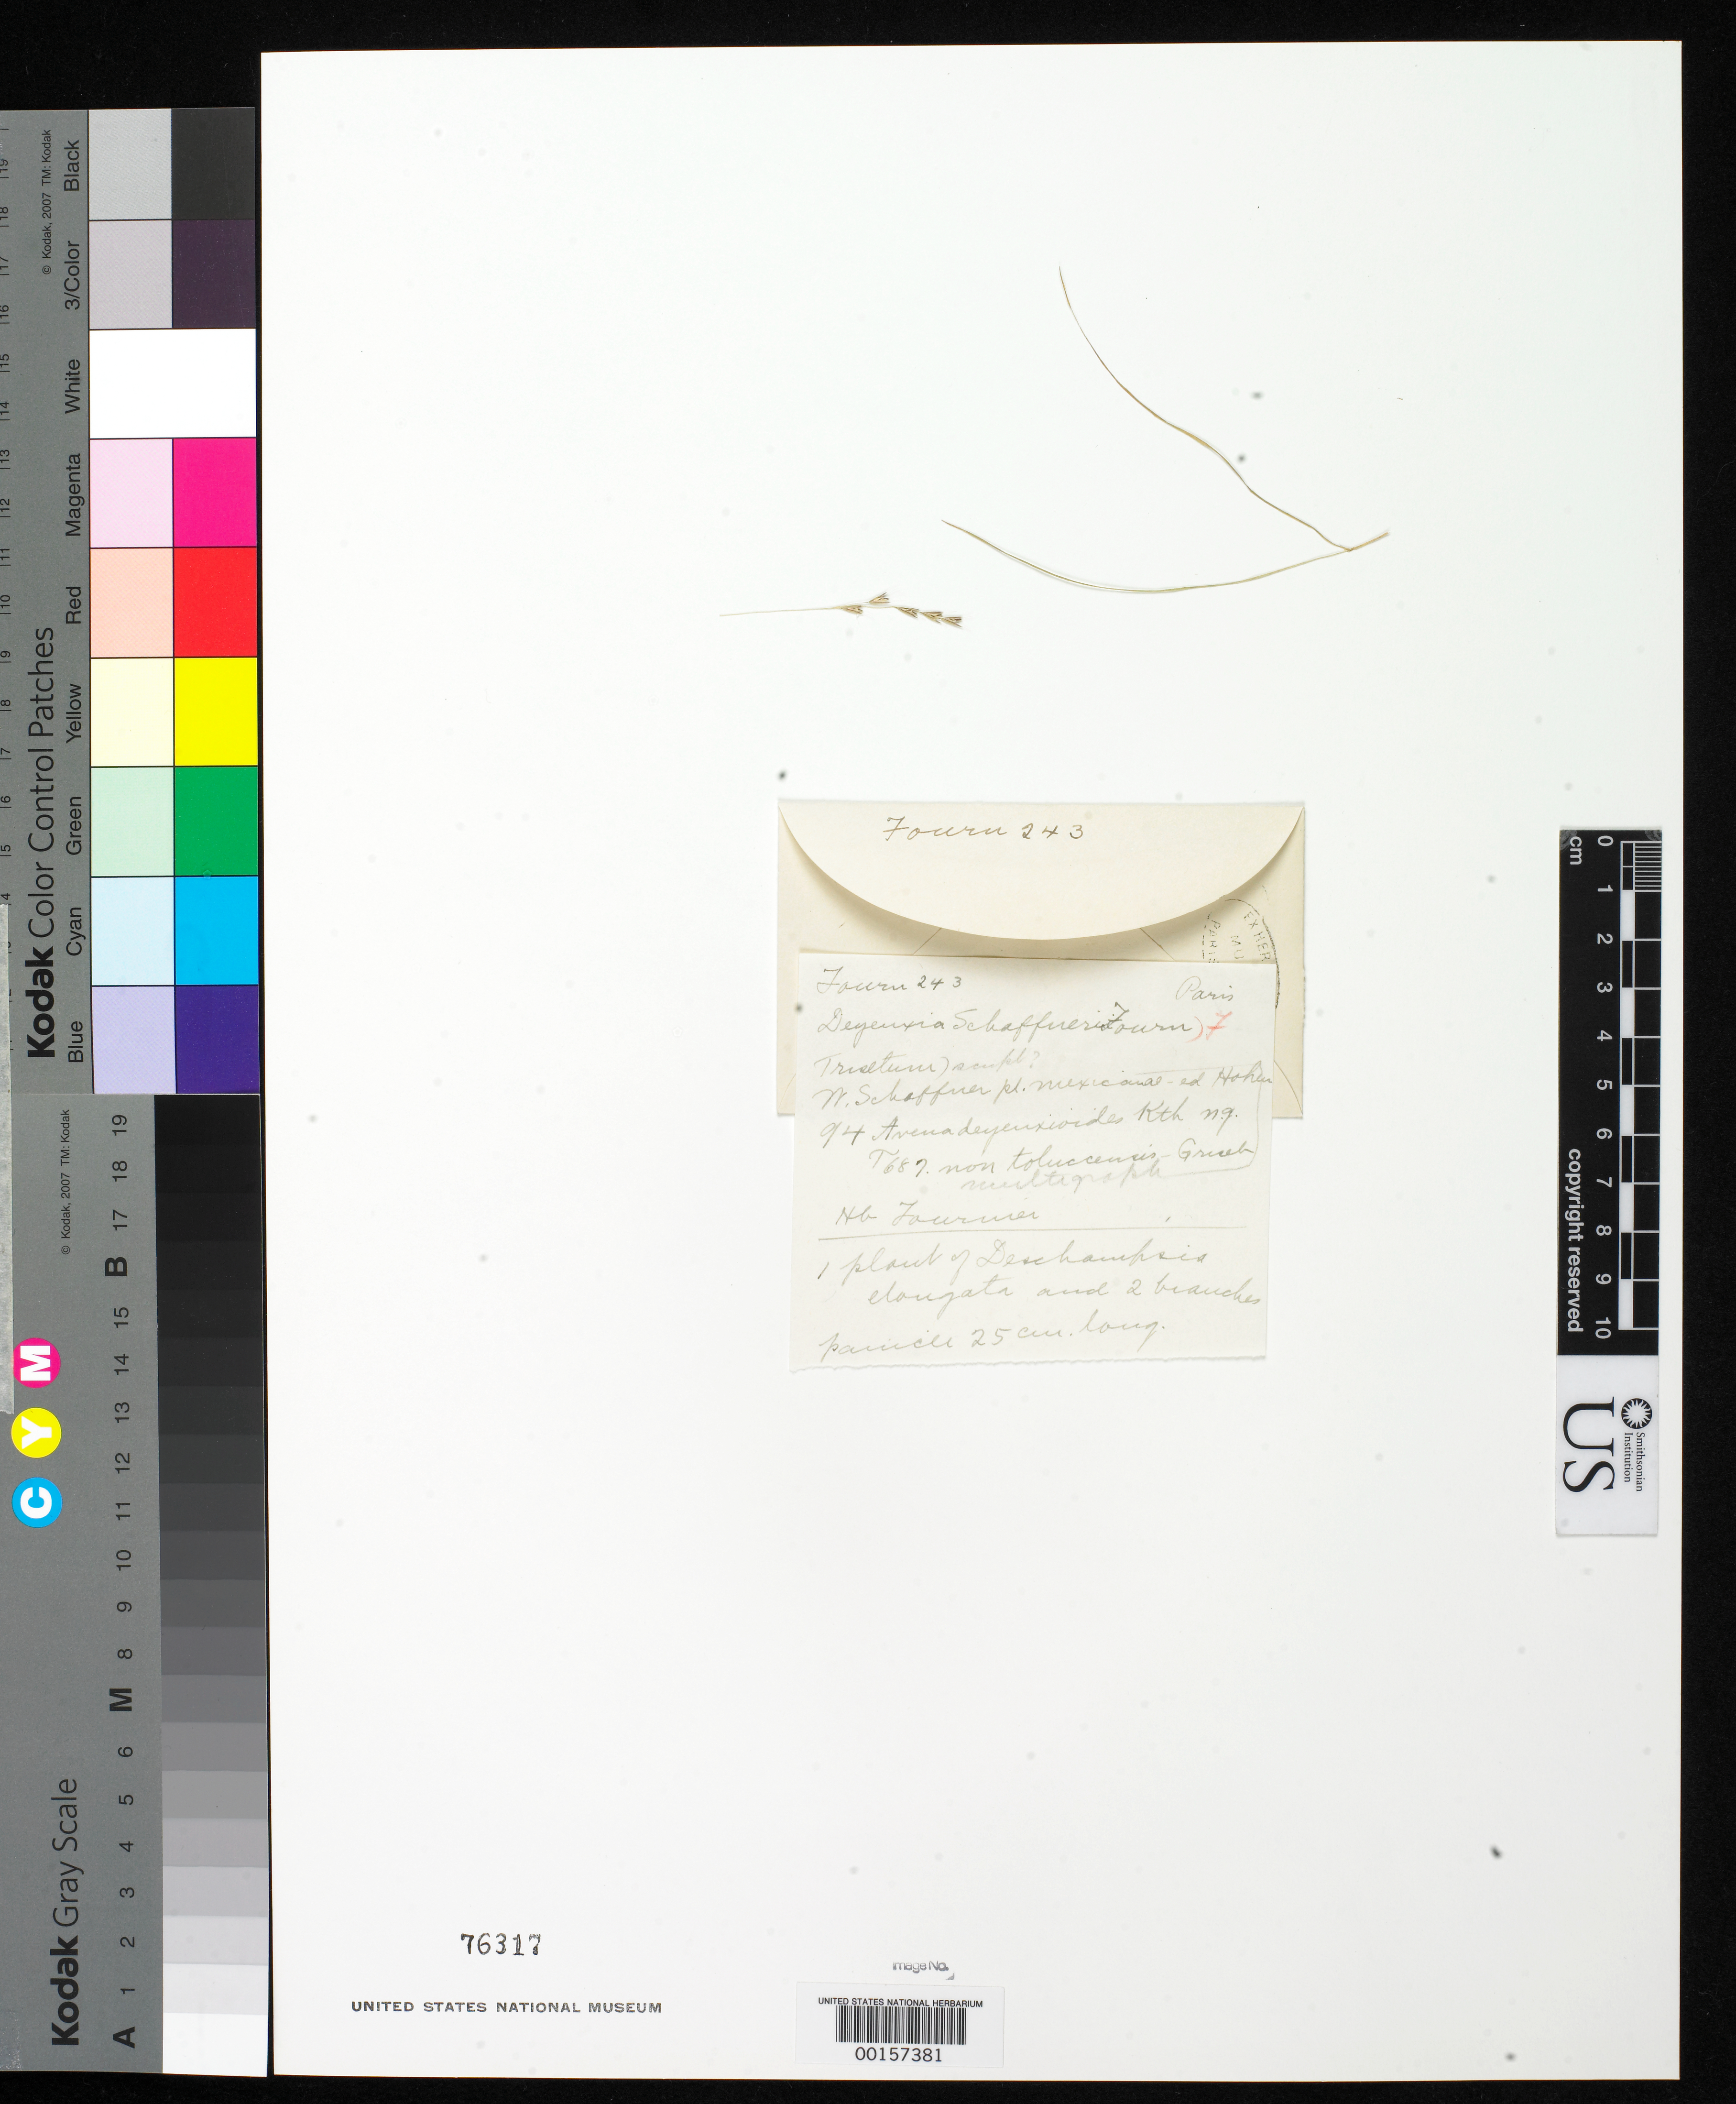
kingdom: Plantae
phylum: Tracheophyta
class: Liliopsida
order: Poales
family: Poaceae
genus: Deyeuxia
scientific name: Deyeuxia schaffneri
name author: E. Fourn.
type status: Type Fragment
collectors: J. G. Schaffner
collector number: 94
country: Mexico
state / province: Veracruz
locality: Orizaba.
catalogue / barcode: US 76317